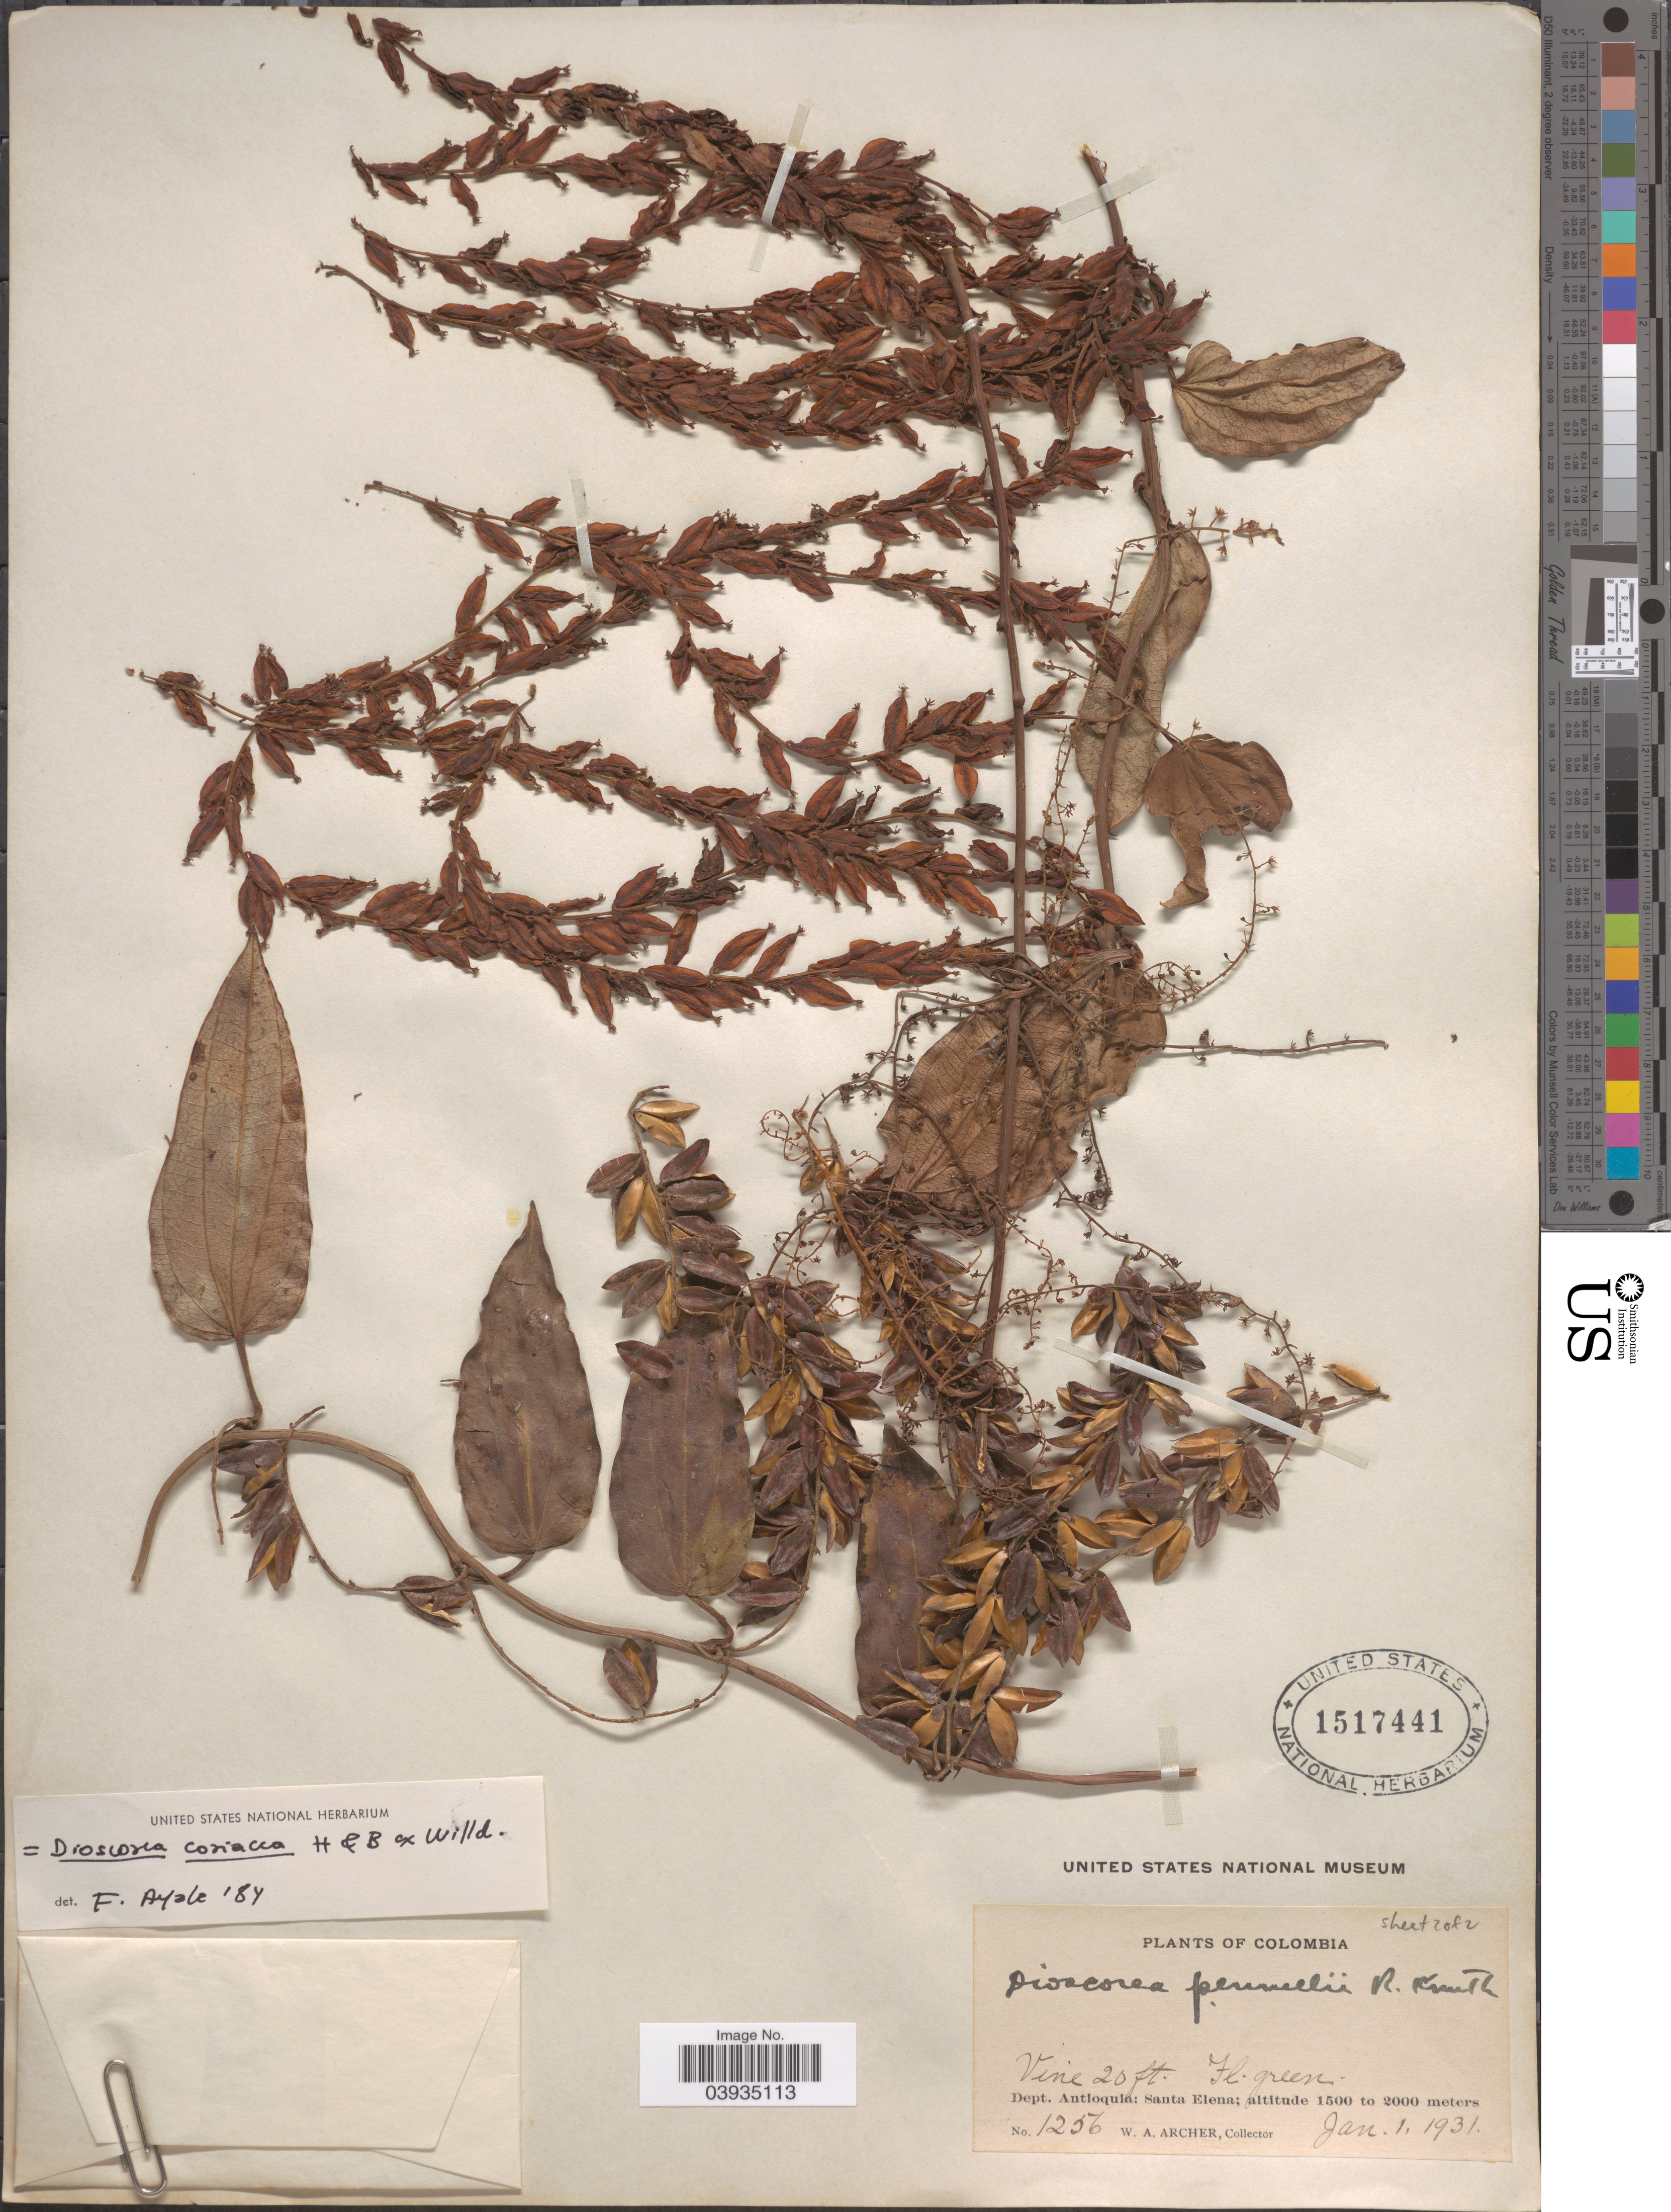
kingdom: Plantae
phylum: Tracheophyta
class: Liliopsida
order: Dioscoreales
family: Dioscoreaceae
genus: Dioscorea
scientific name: Dioscorea coriacea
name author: Humb. & Bonpl. ex Willd.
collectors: W. Archer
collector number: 1256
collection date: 1931-01-01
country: Colombia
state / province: Antioquia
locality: Dept. Antioquia: Santa Elena.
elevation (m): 1500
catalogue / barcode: US 1517441